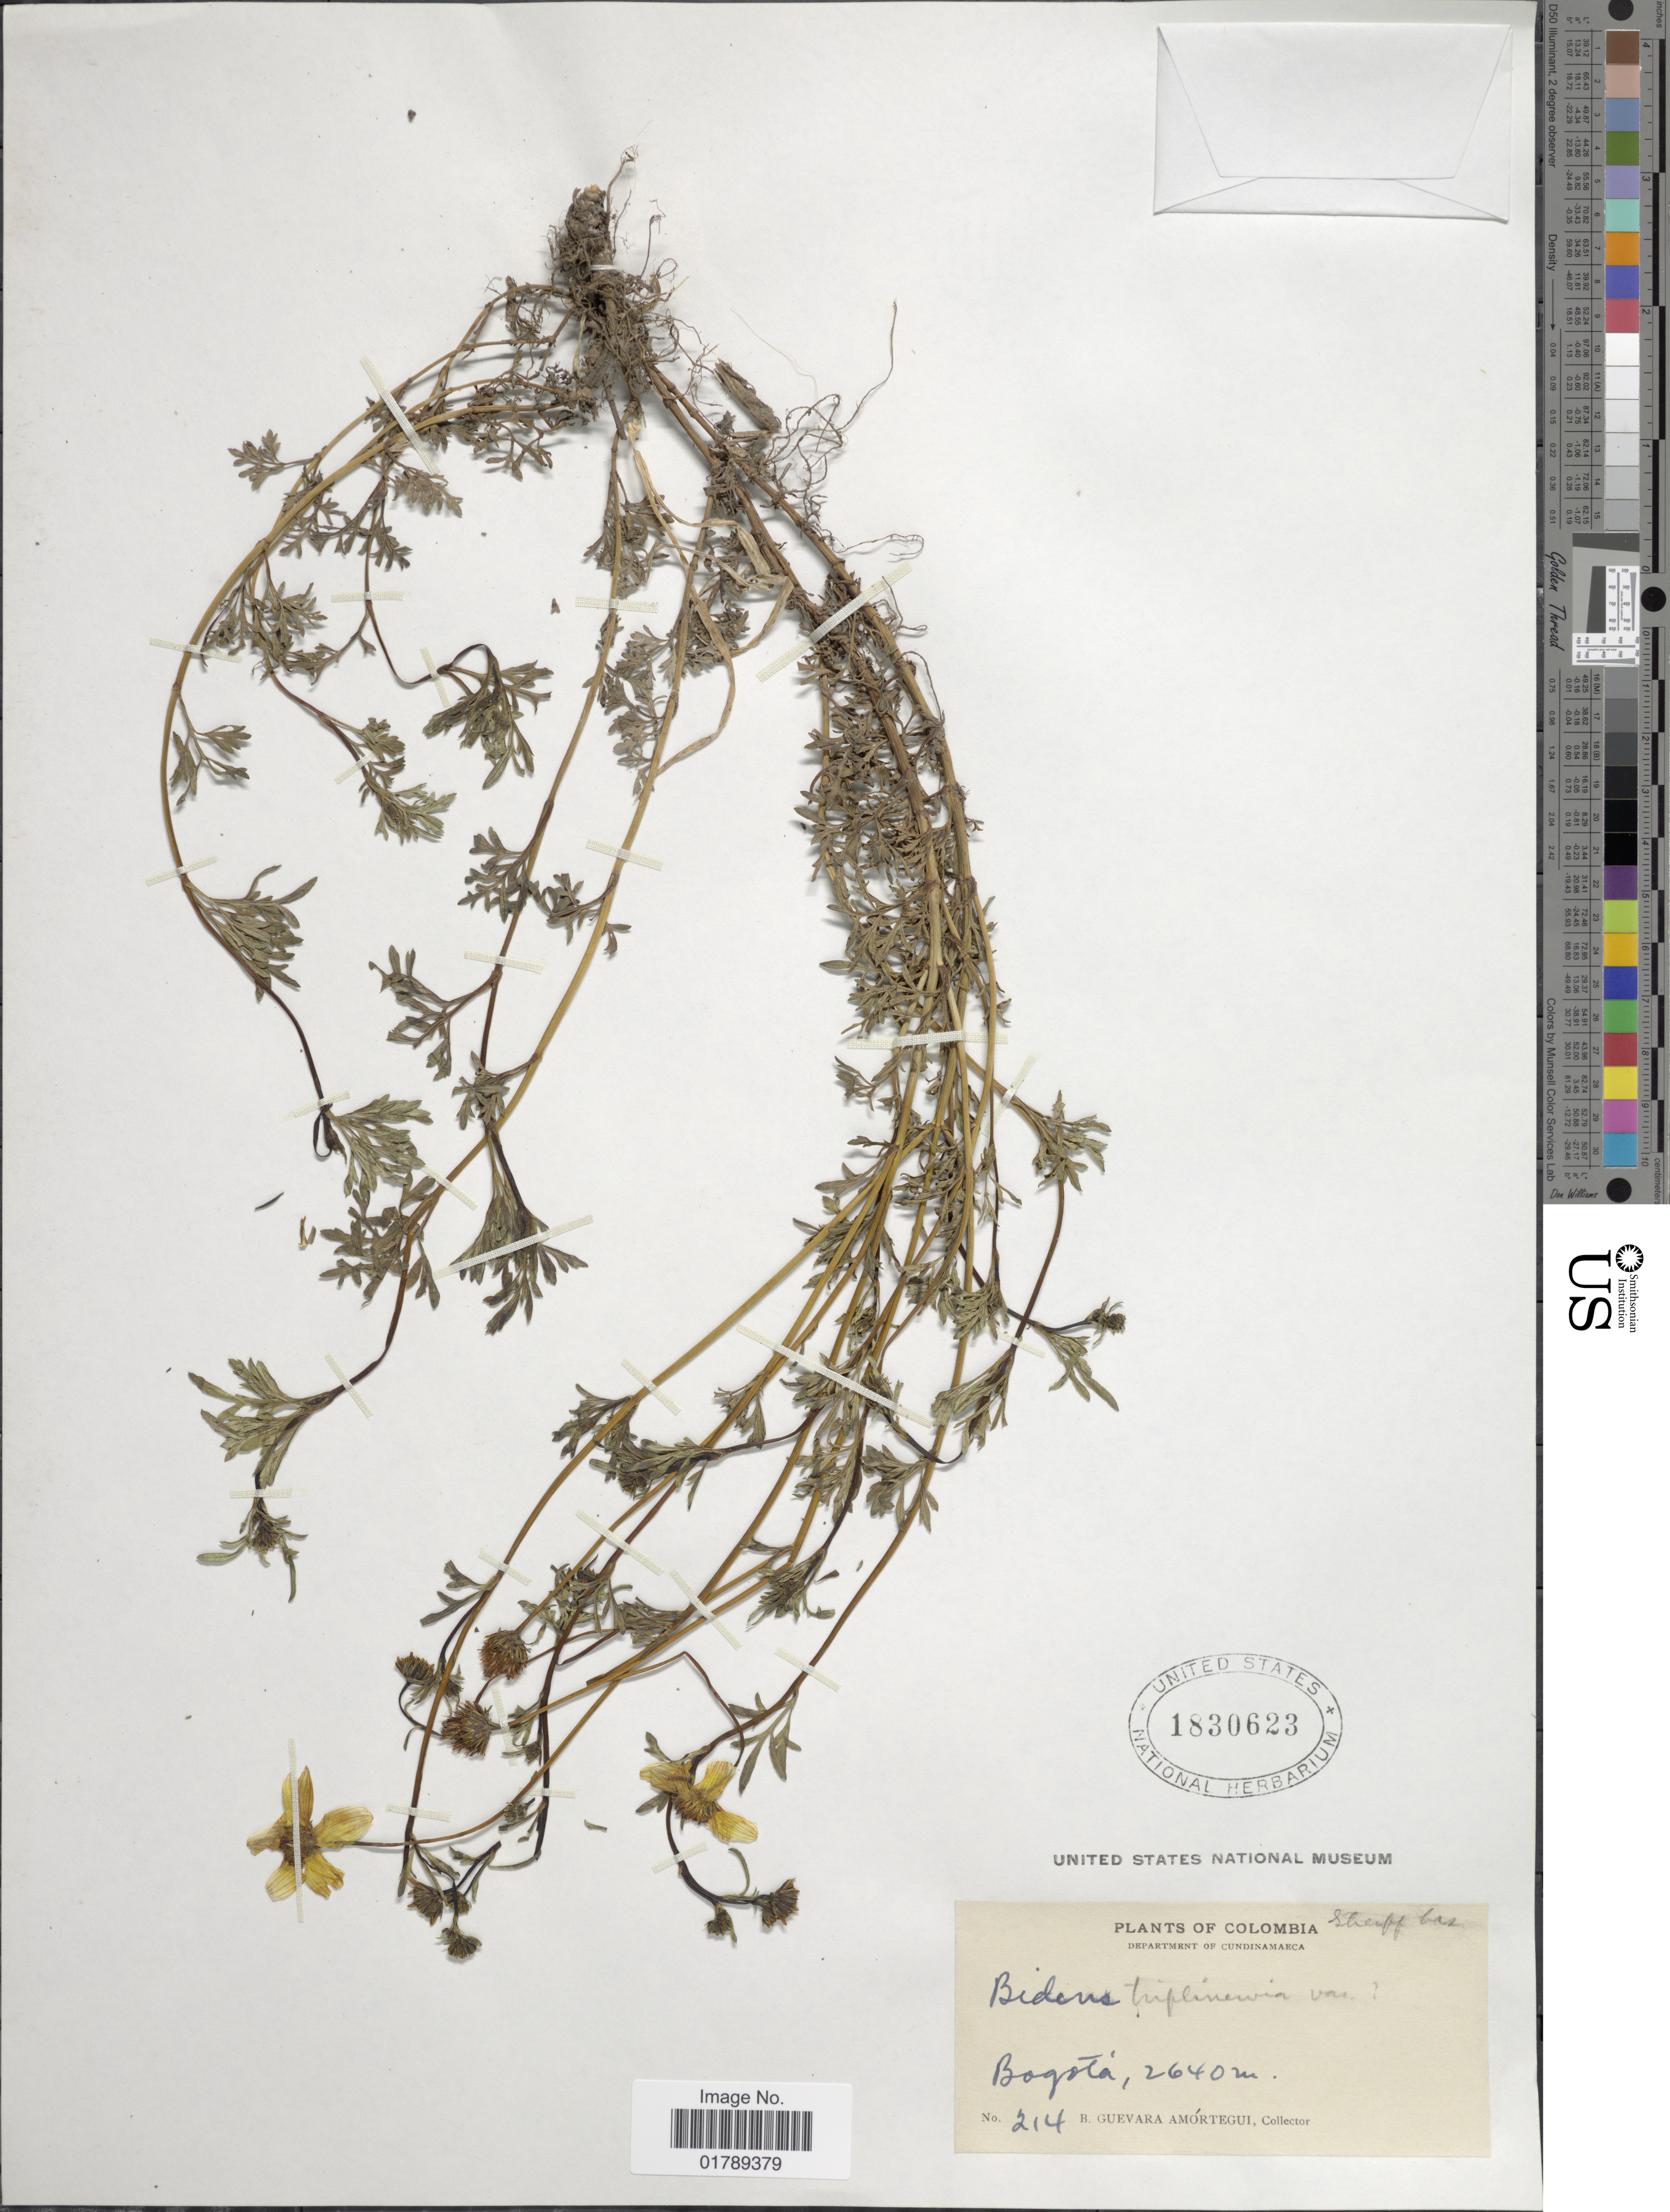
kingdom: Plantae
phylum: Tracheophyta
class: Magnoliopsida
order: Asterales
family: Asteraceae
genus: Bidens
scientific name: Bidens triplinervia var. macrantha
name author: (Wedd.) Sherff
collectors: B. Guevara Amortegui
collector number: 214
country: Colombia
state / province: Cundinamarca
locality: Department of Cundinamarca. Bogota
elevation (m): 2640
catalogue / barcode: US 1830623